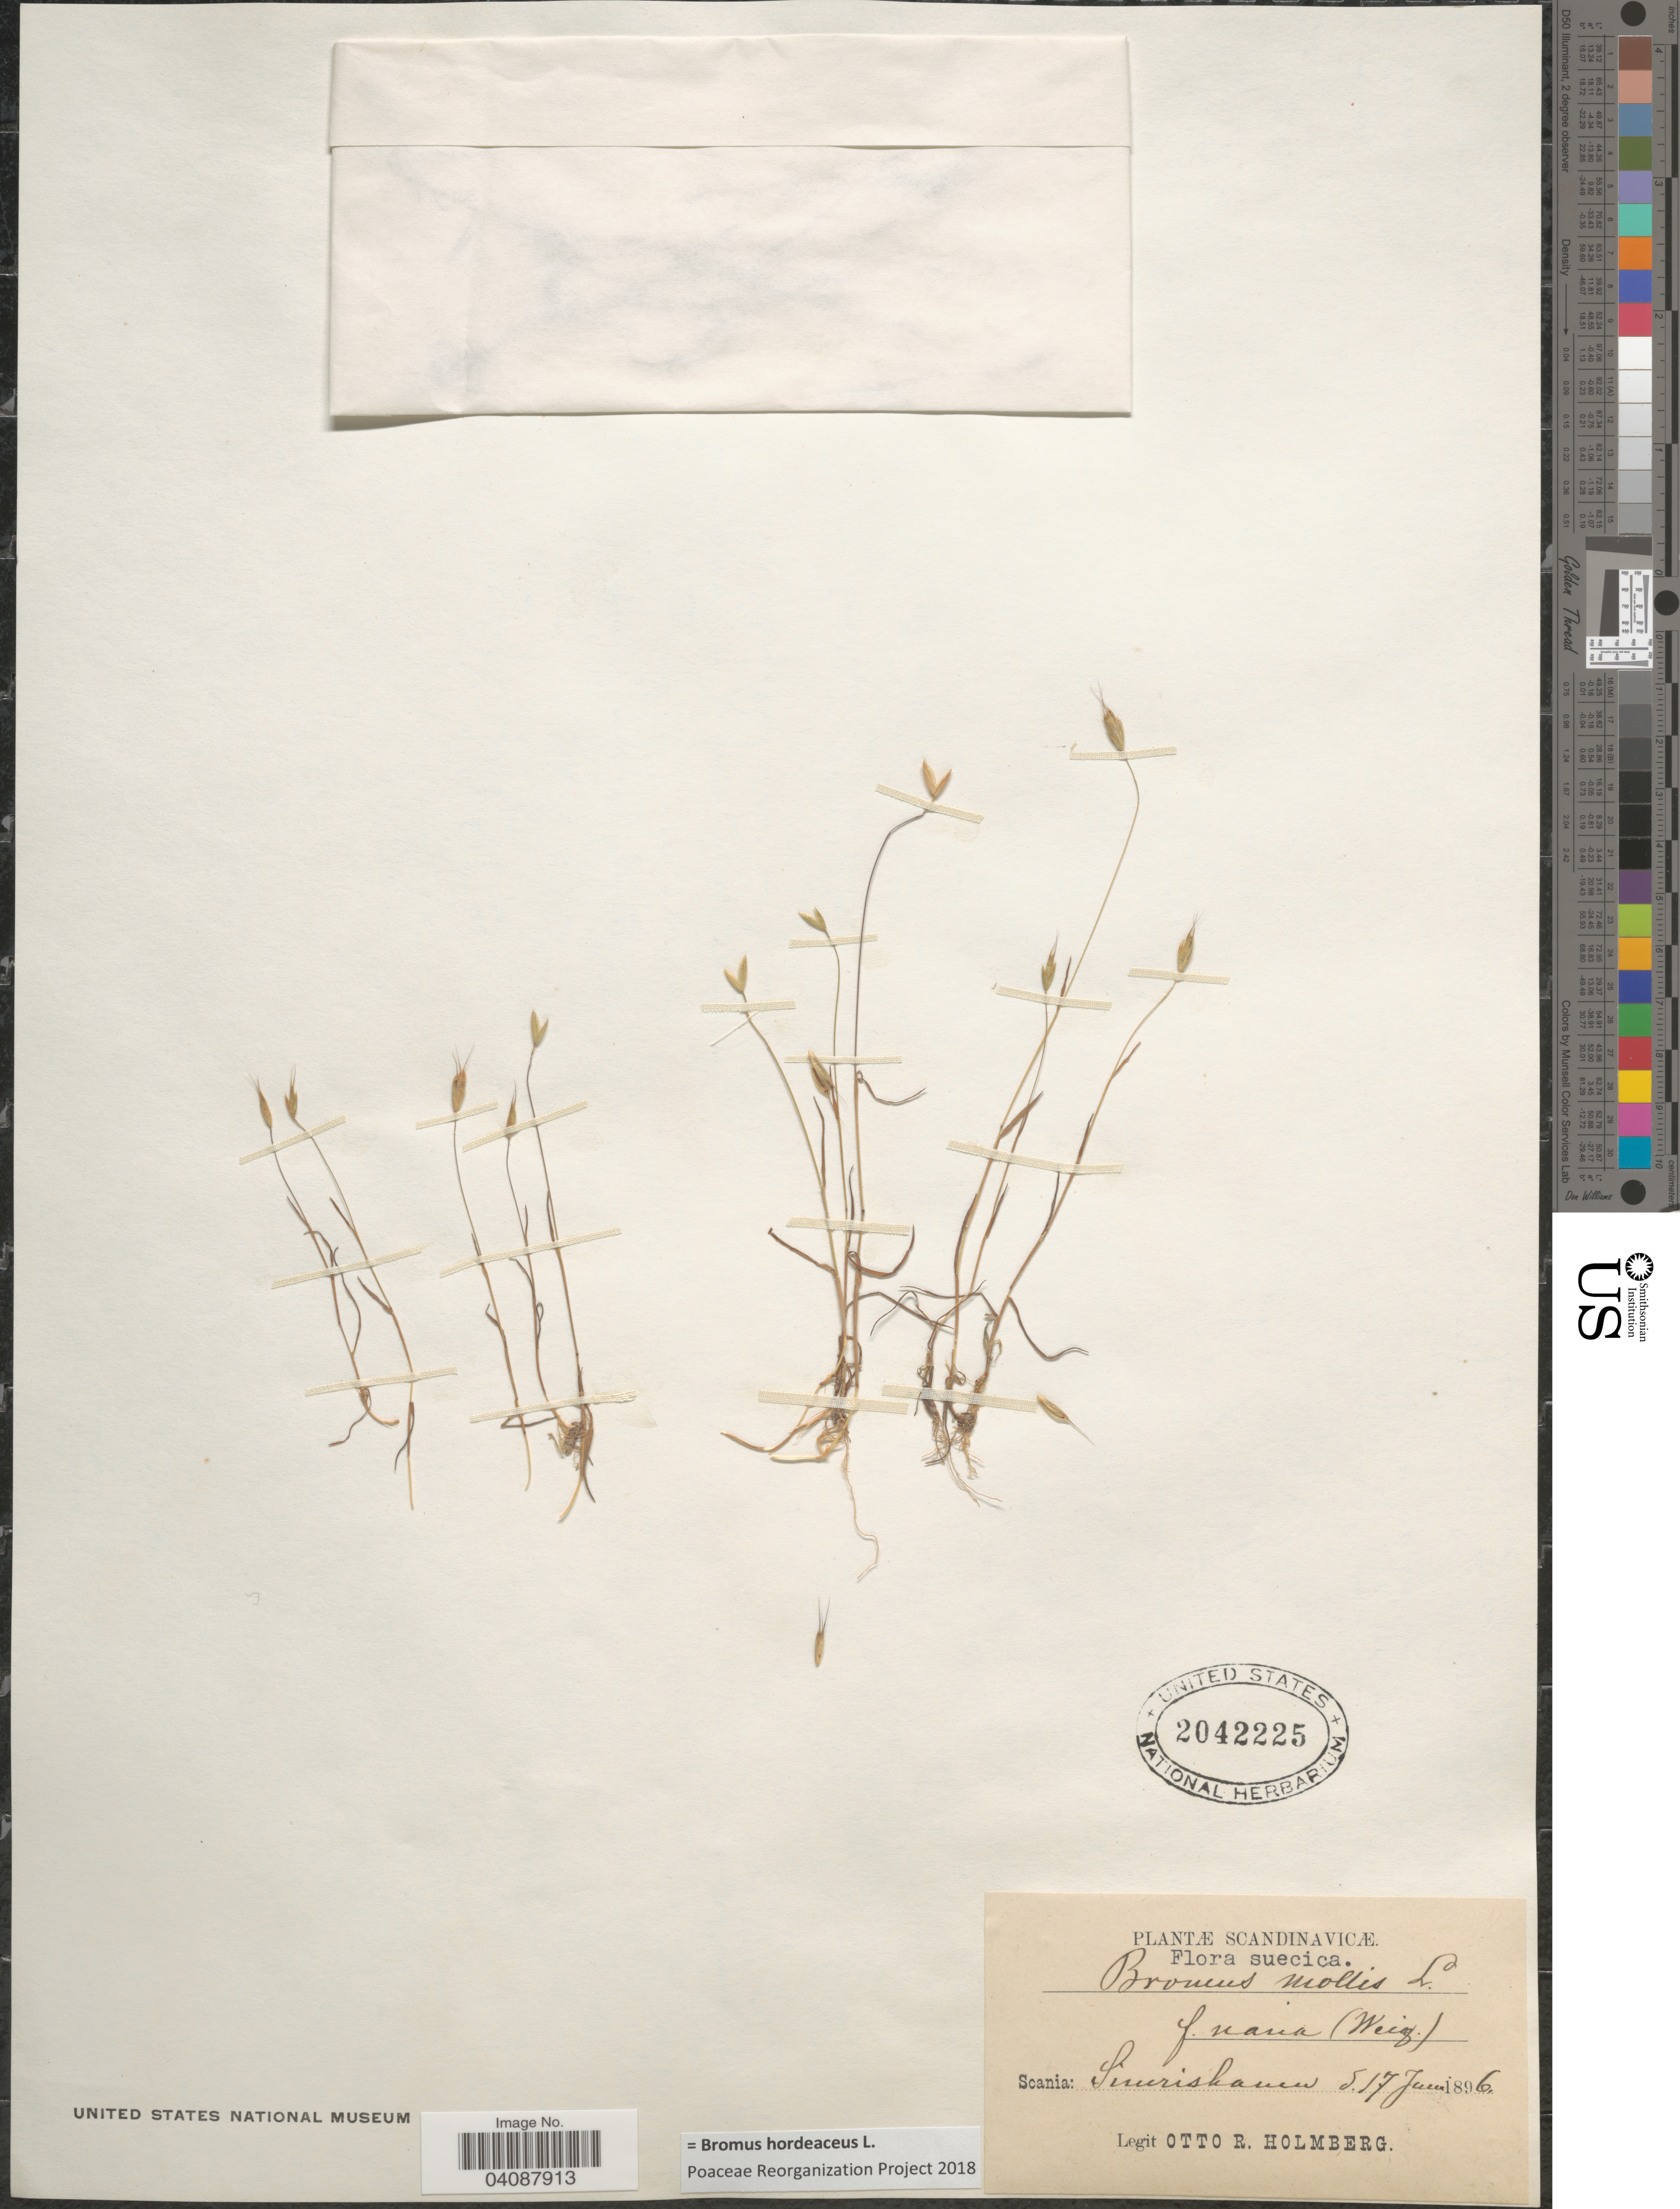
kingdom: Plantae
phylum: Tracheophyta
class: Liliopsida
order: Poales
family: Poaceae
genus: Bromus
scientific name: Bromus hordeaceus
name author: L.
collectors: O. Holmberg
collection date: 1896-06-17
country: Sweden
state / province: Skåne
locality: Scandinavicæ. Suecica. Scania: Simrishamn.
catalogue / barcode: US 2042225